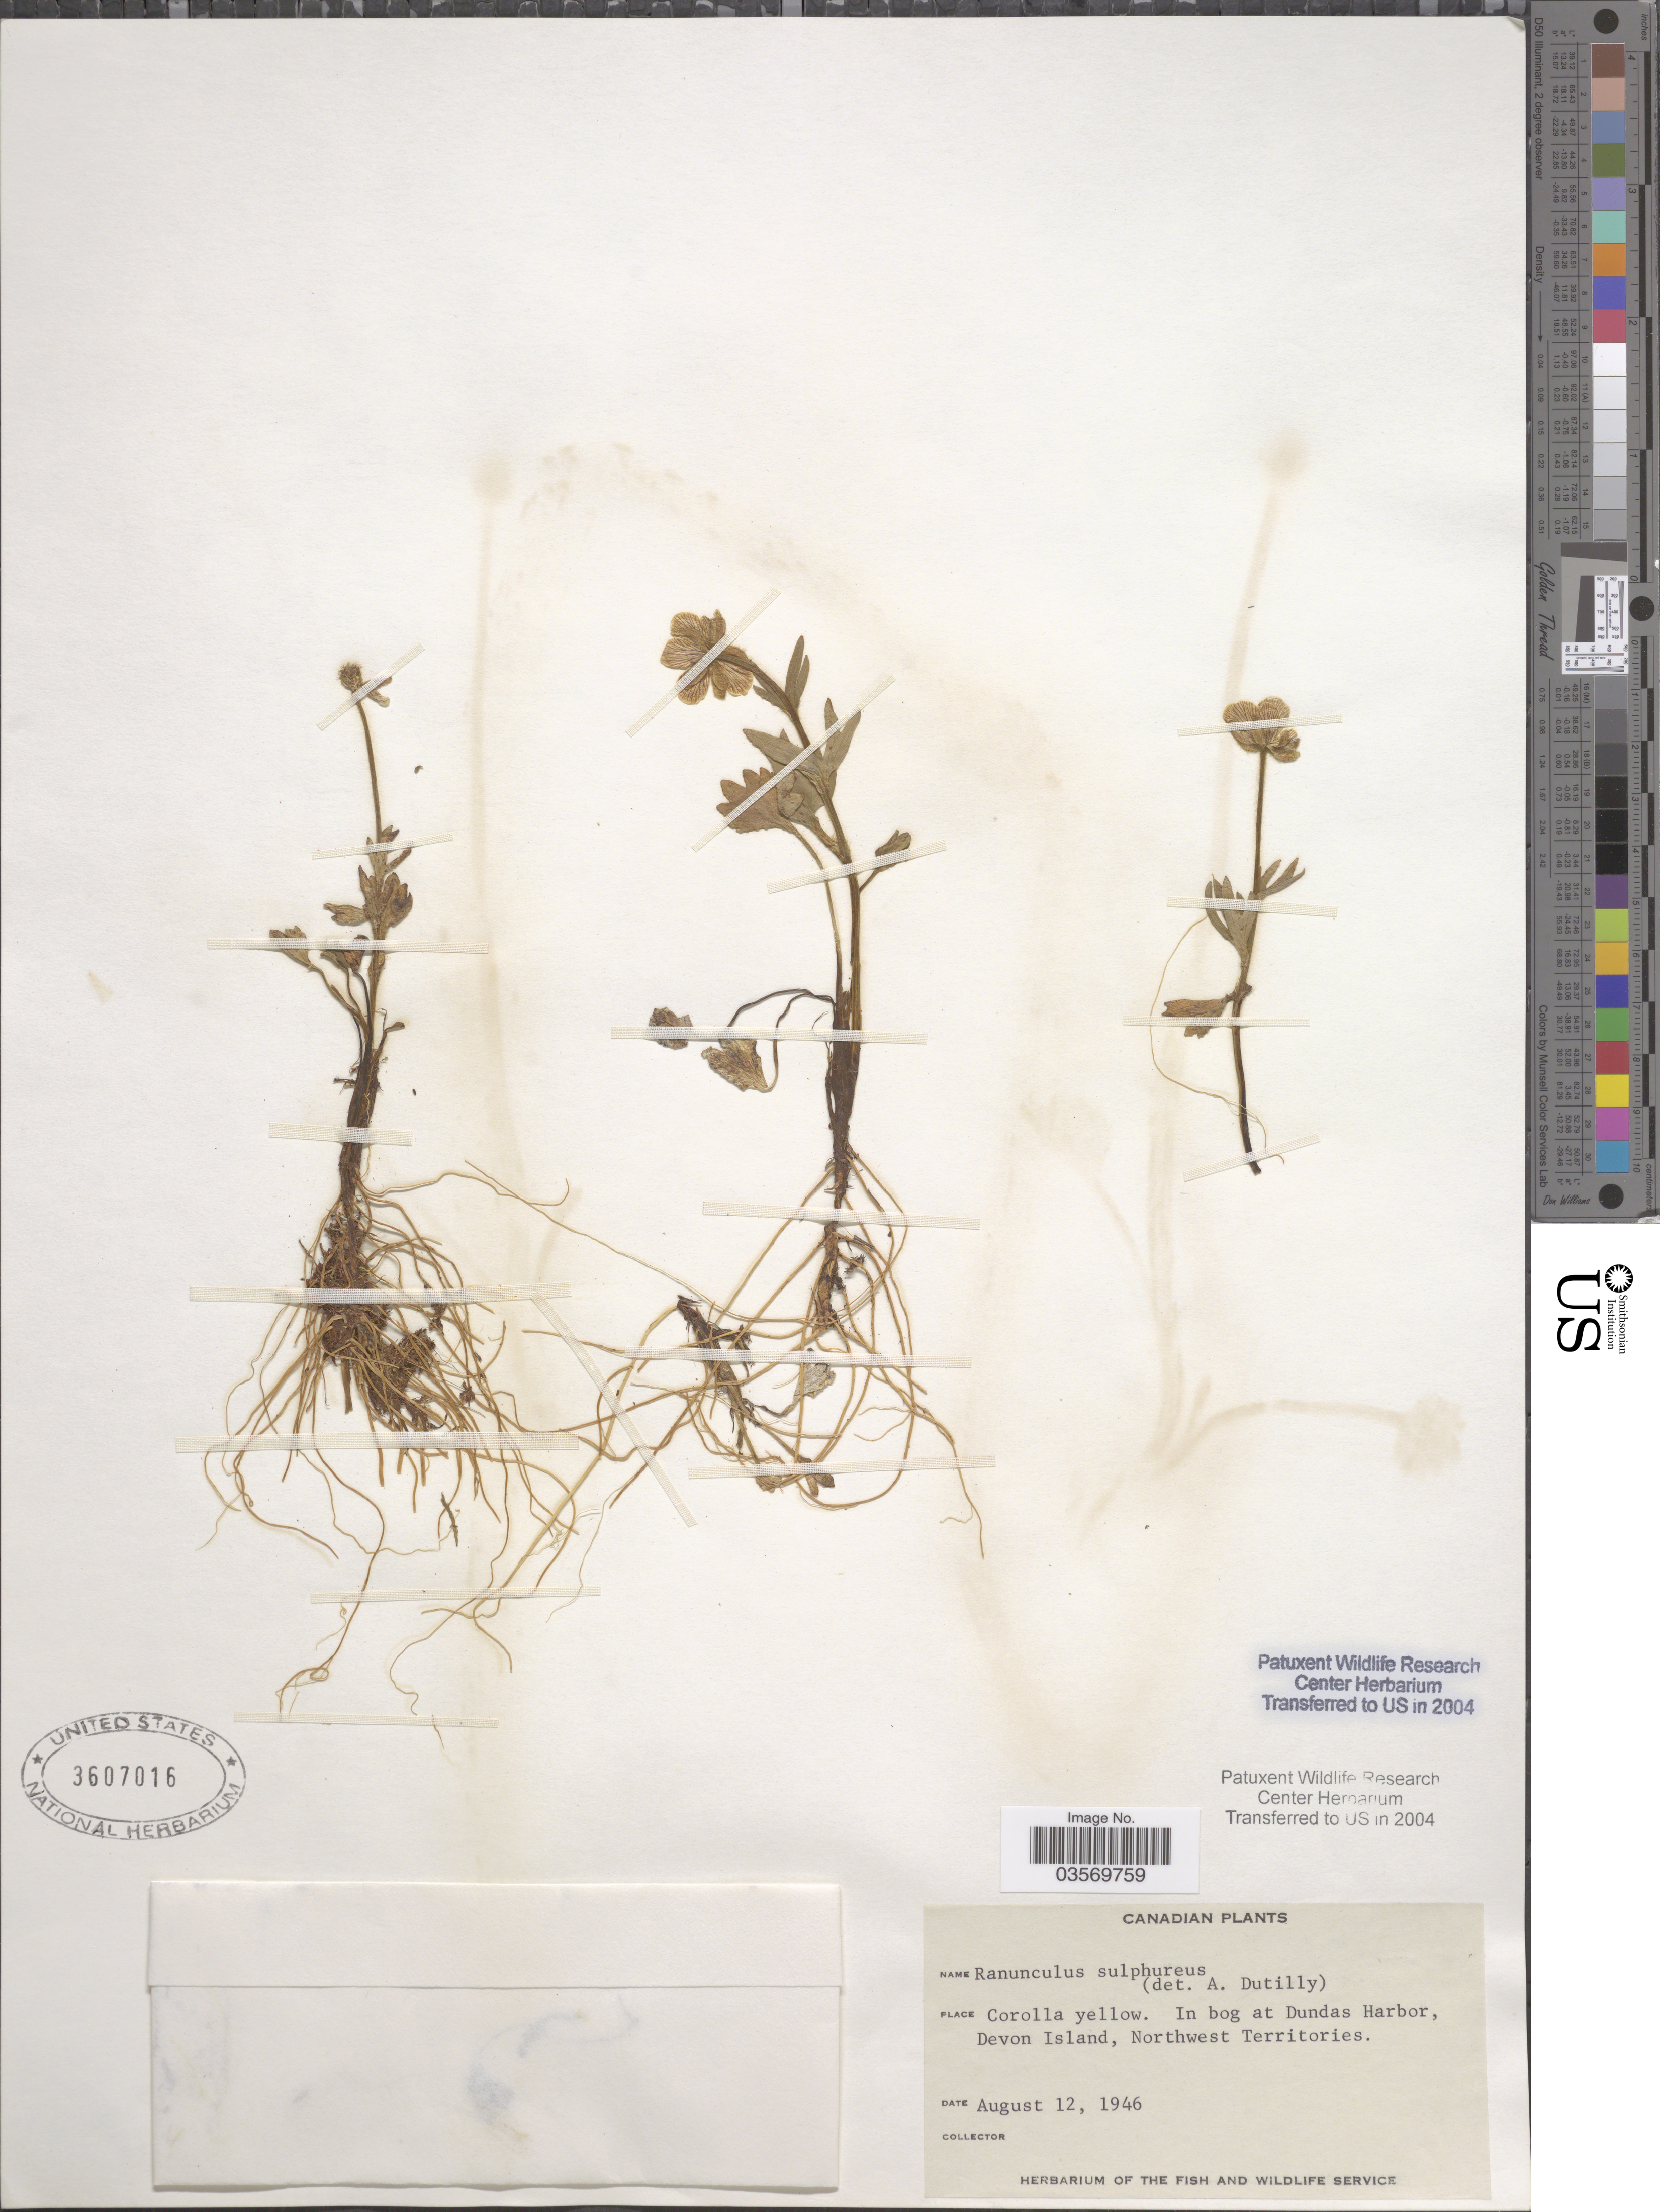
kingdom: Plantae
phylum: Tracheophyta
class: Magnoliopsida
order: Ranunculales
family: Ranunculaceae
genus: Ranunculus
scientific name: Ranunculus sulphureus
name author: Sol.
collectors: Ex herb. Fish and Wildlife Service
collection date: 1946-08-12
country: Canada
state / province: Northwest Territories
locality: In bog at Dundas Harbor, Devon Island.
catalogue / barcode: US 3607016